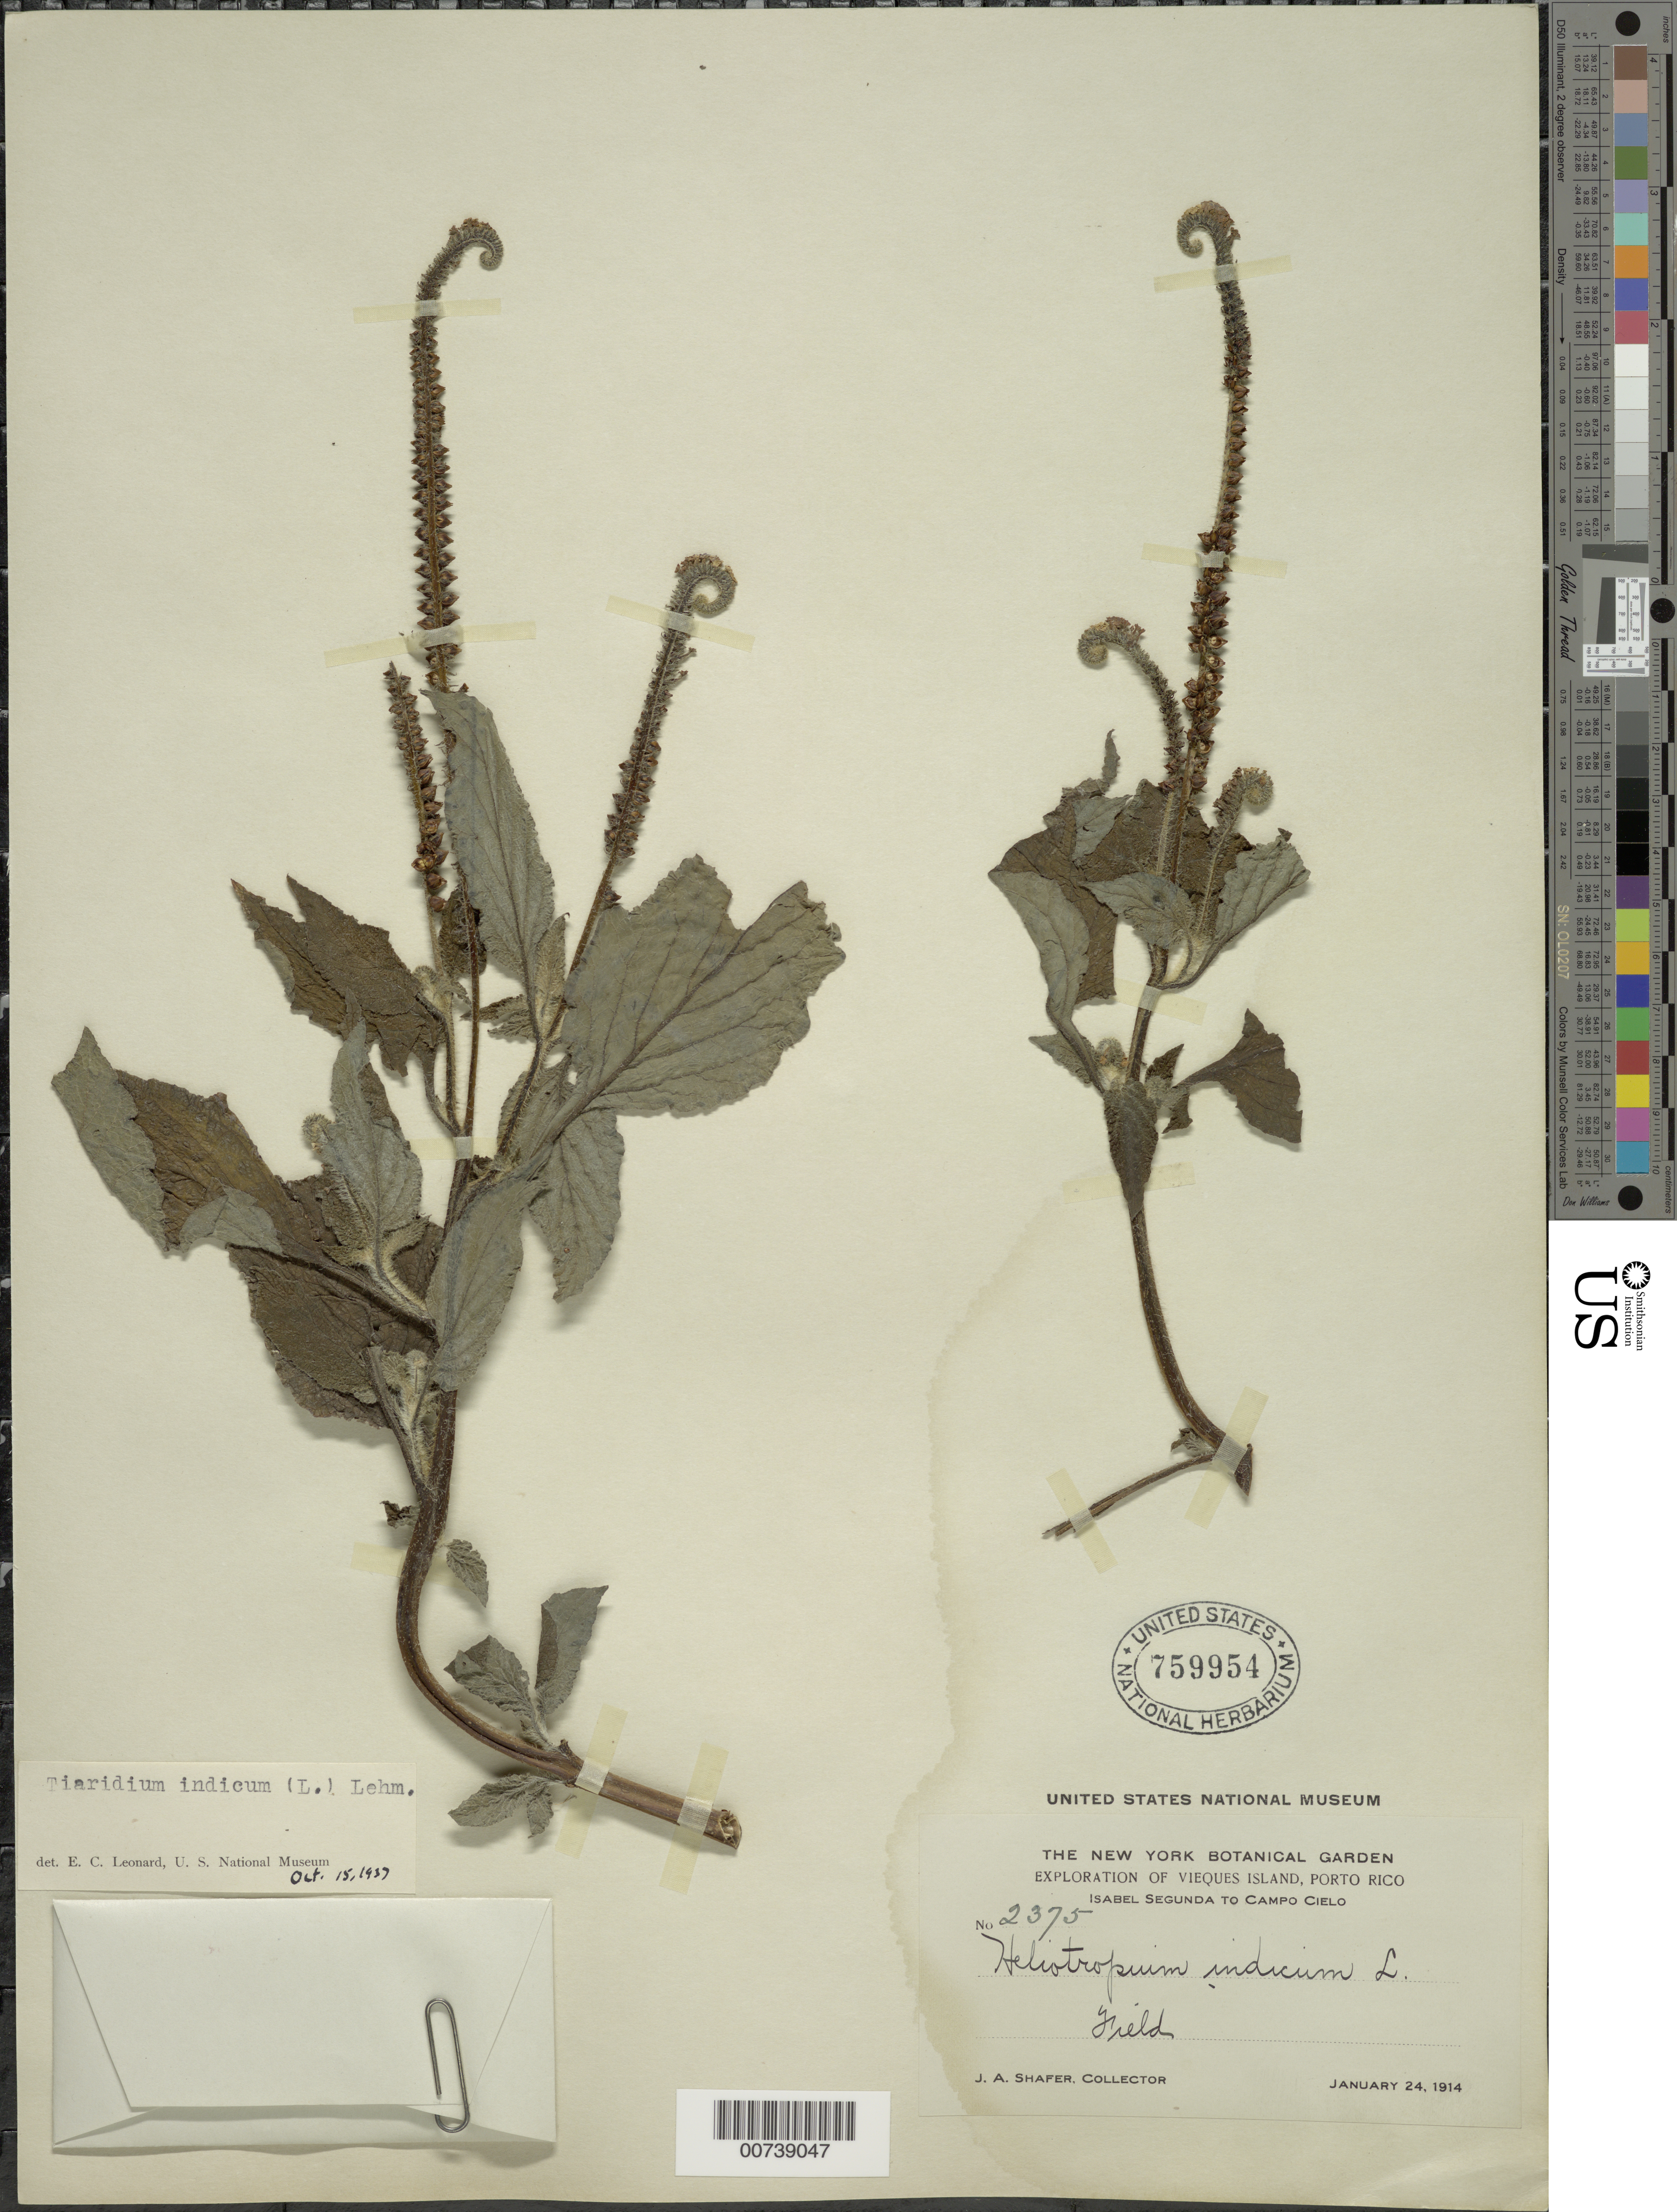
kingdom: Plantae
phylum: Tracheophyta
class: Magnoliopsida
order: Boraginales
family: Heliotropiaceae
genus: Heliotropium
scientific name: Heliotropium indicum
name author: L.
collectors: J. A. Shafer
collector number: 2375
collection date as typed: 24 Jan 1914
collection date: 1914-01-24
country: Puerto Rico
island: Vieques I.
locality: Isabel Segunda to Campo Cielo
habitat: Field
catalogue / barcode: US 759954